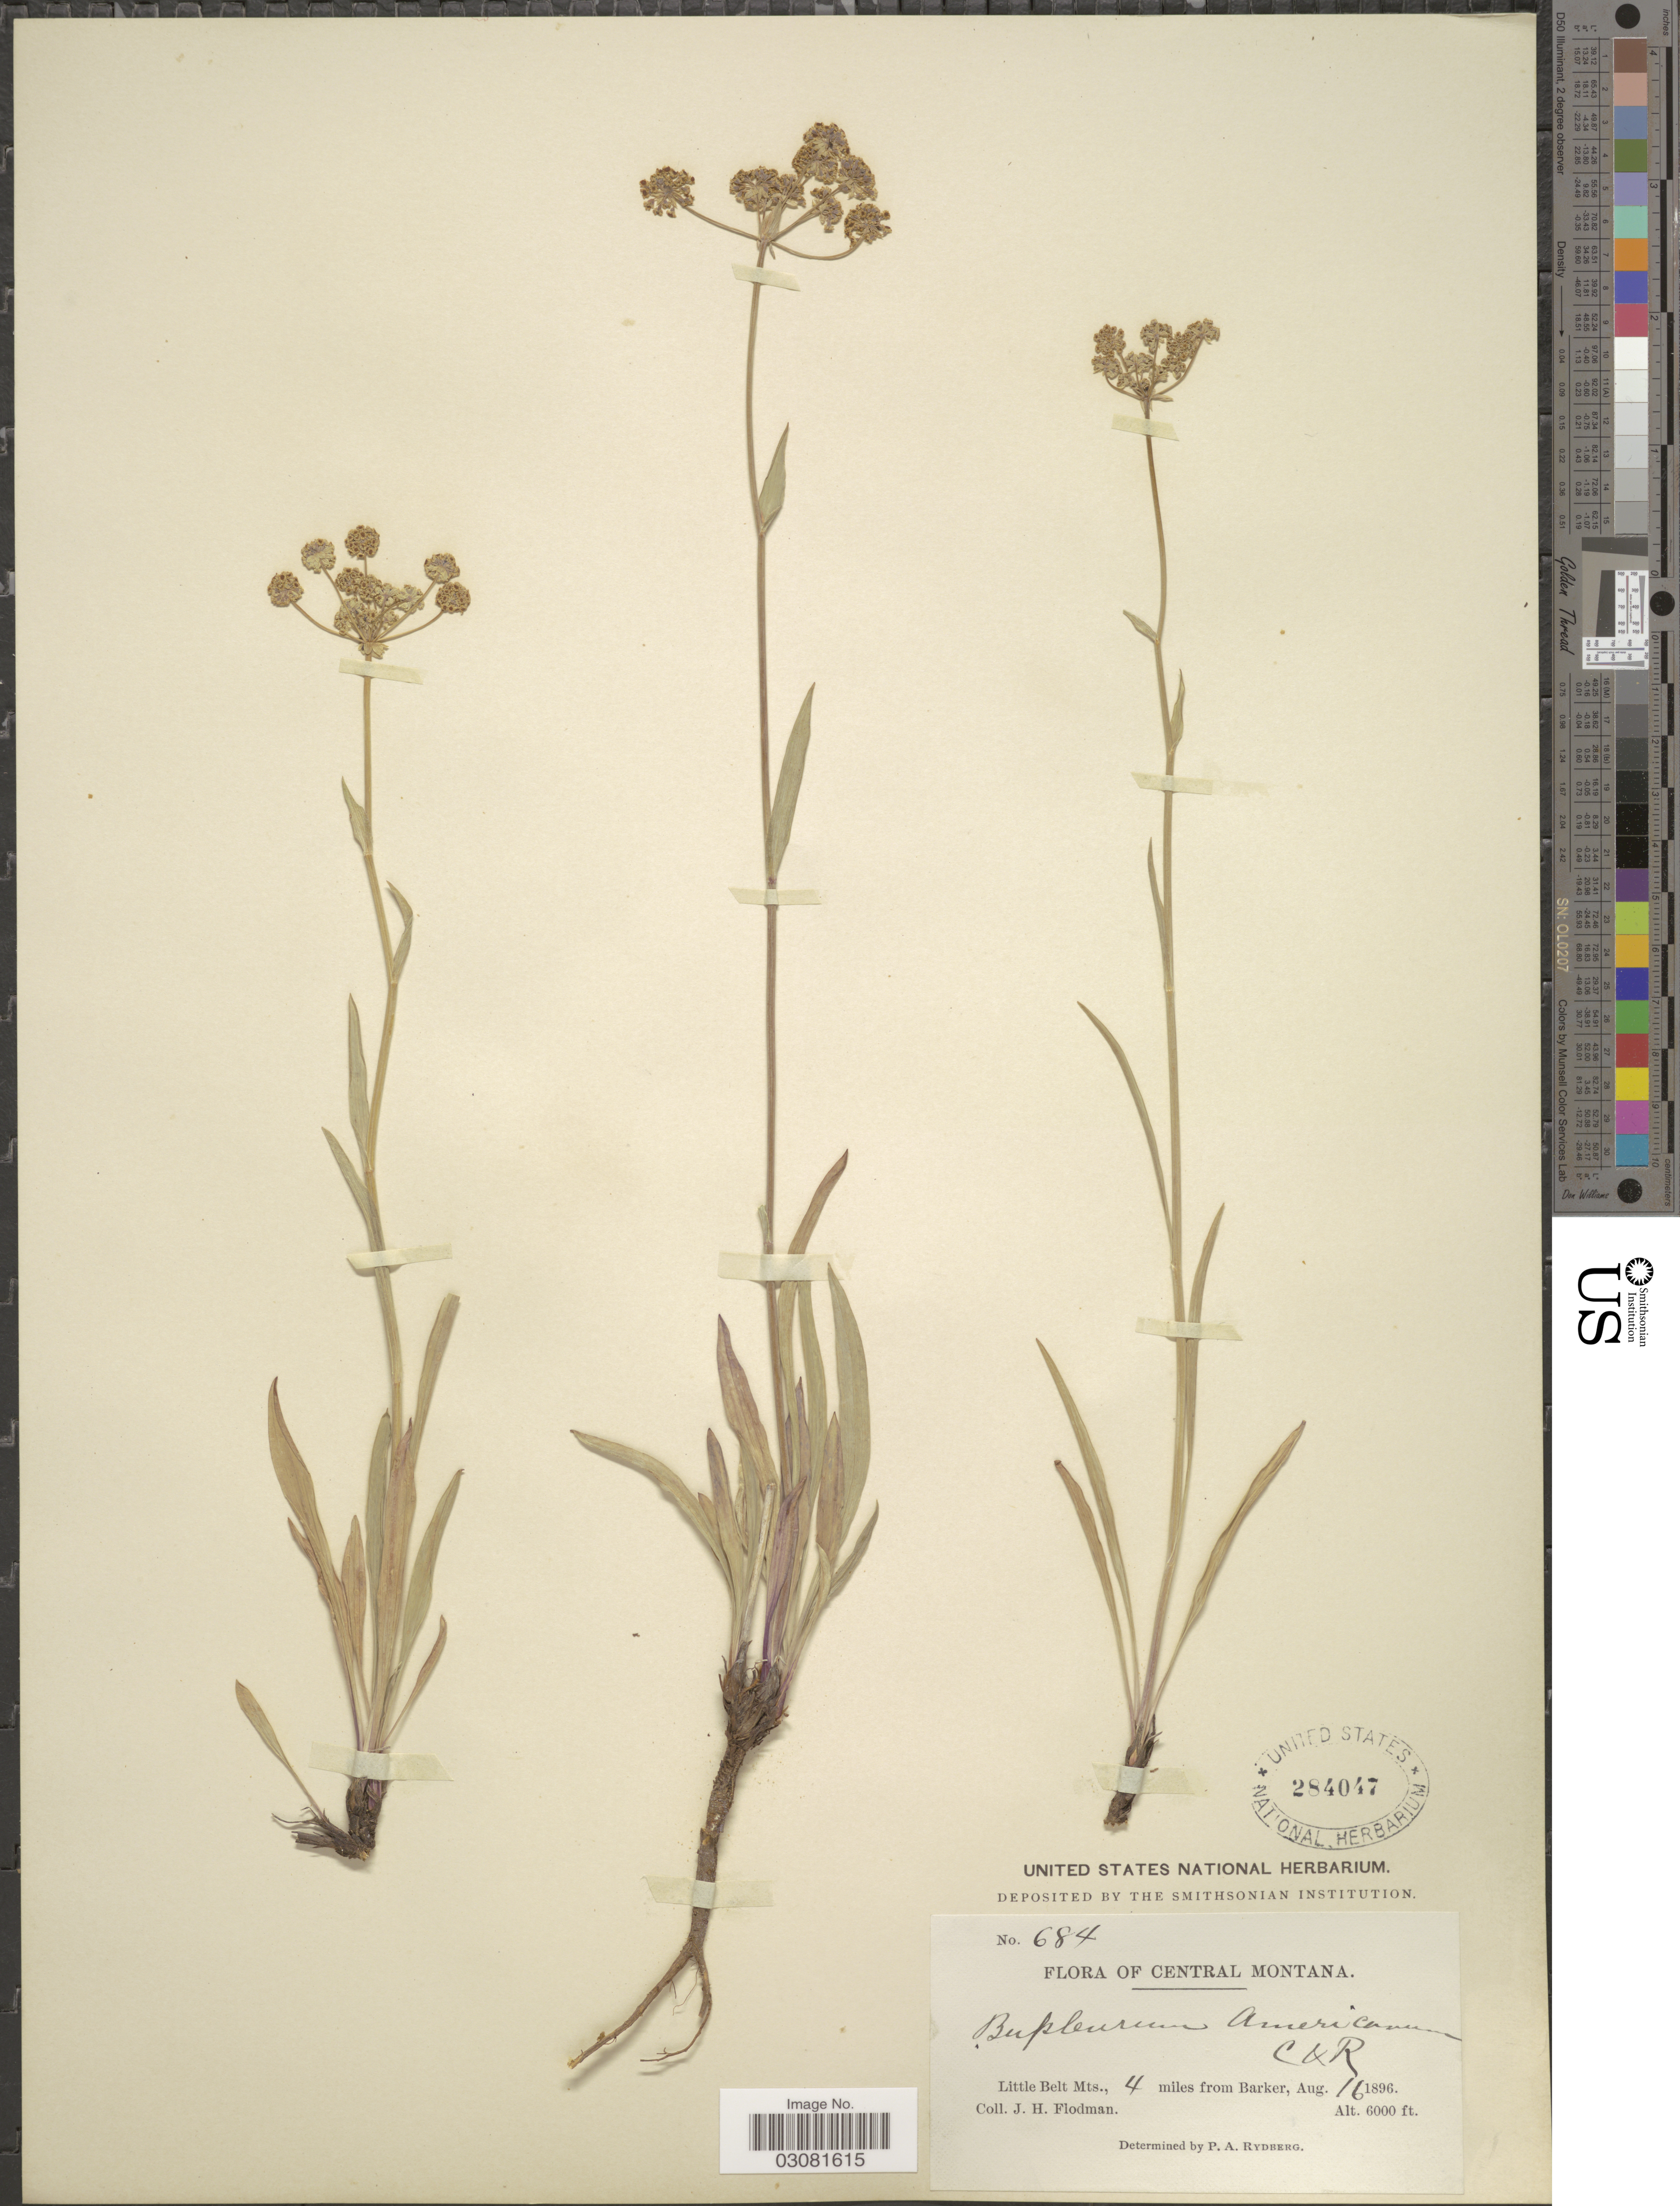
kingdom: Plantae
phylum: Tracheophyta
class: Magnoliopsida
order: Apiales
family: Apiaceae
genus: Bupleurum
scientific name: Bupleurum americanum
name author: J.M. Coult. & Rose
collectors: J. Flodman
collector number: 684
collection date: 1896-08-16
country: United States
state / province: Montana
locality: Central Montana, Little Belt Mts., 4 miles from Barker.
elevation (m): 1829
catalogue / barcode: US 284047